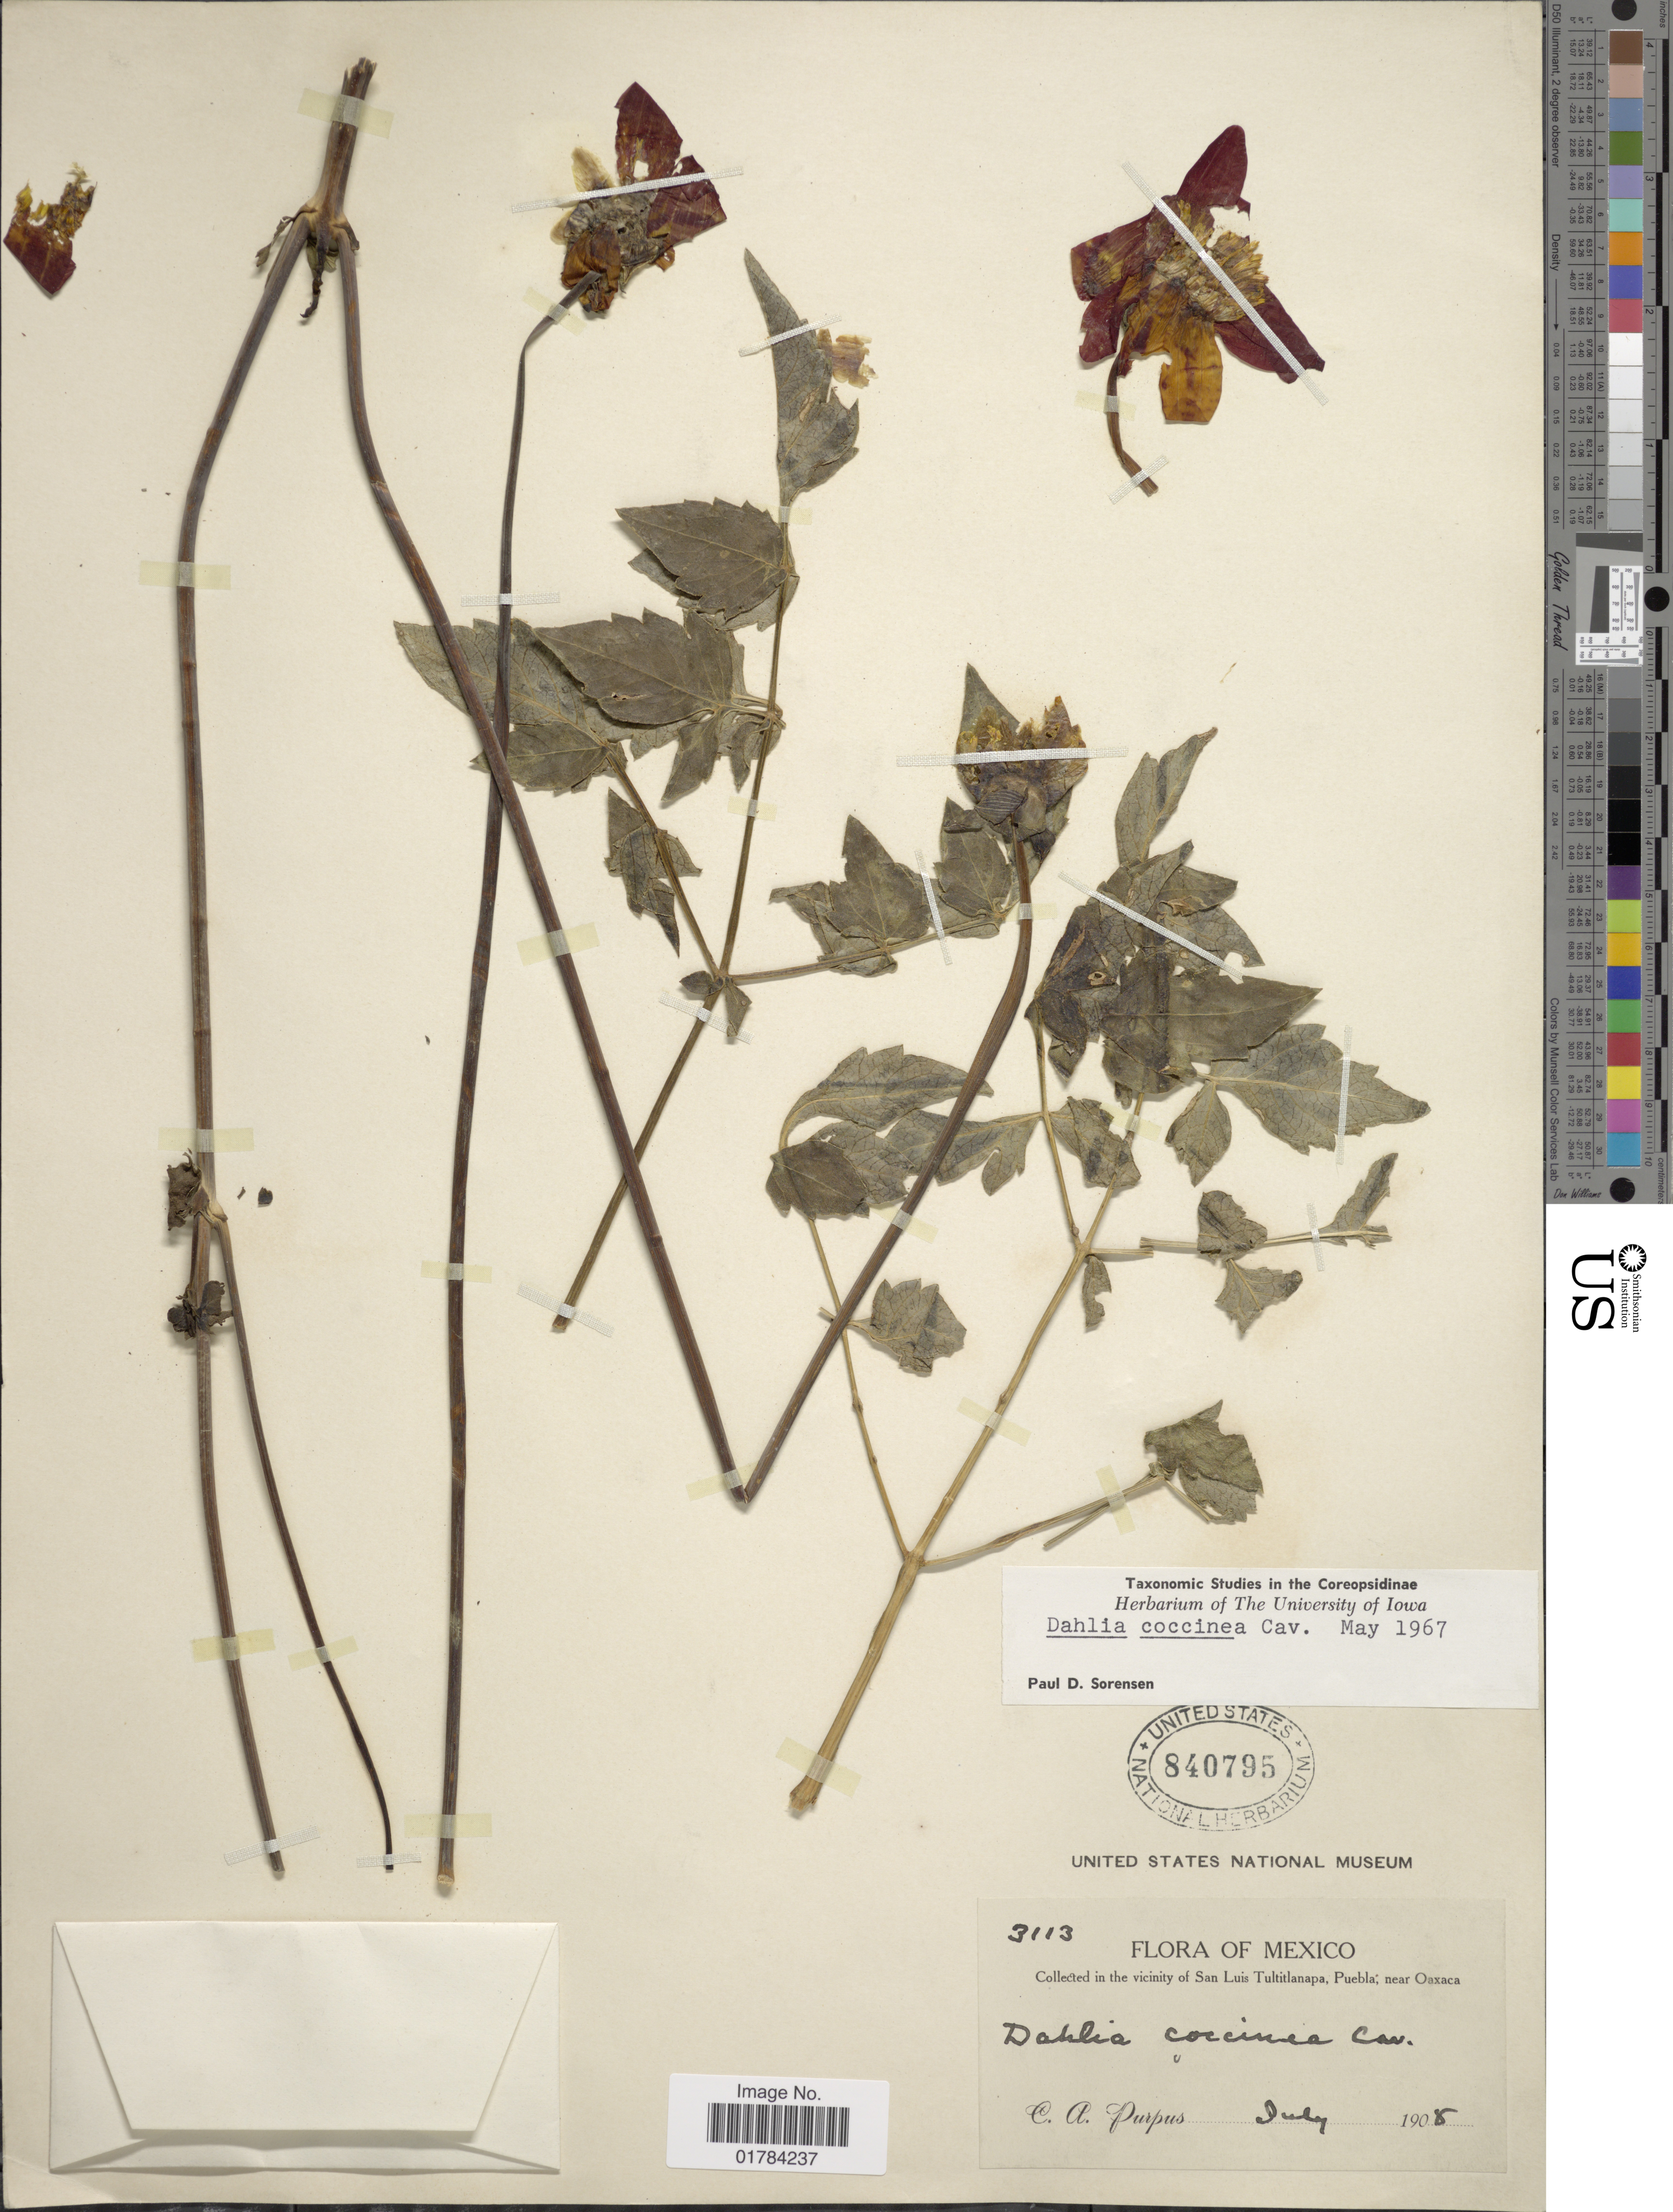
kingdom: Plantae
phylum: Tracheophyta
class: Magnoliopsida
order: Asterales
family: Asteraceae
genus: Dahlia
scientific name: Dahlia coccinea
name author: Cav.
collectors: C. A. Purpus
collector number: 3113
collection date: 1908-07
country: Mexico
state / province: Puebla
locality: Vicinity of San Luis Tultitlanapa, Puebla; near Oaxaca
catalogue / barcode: US 840795